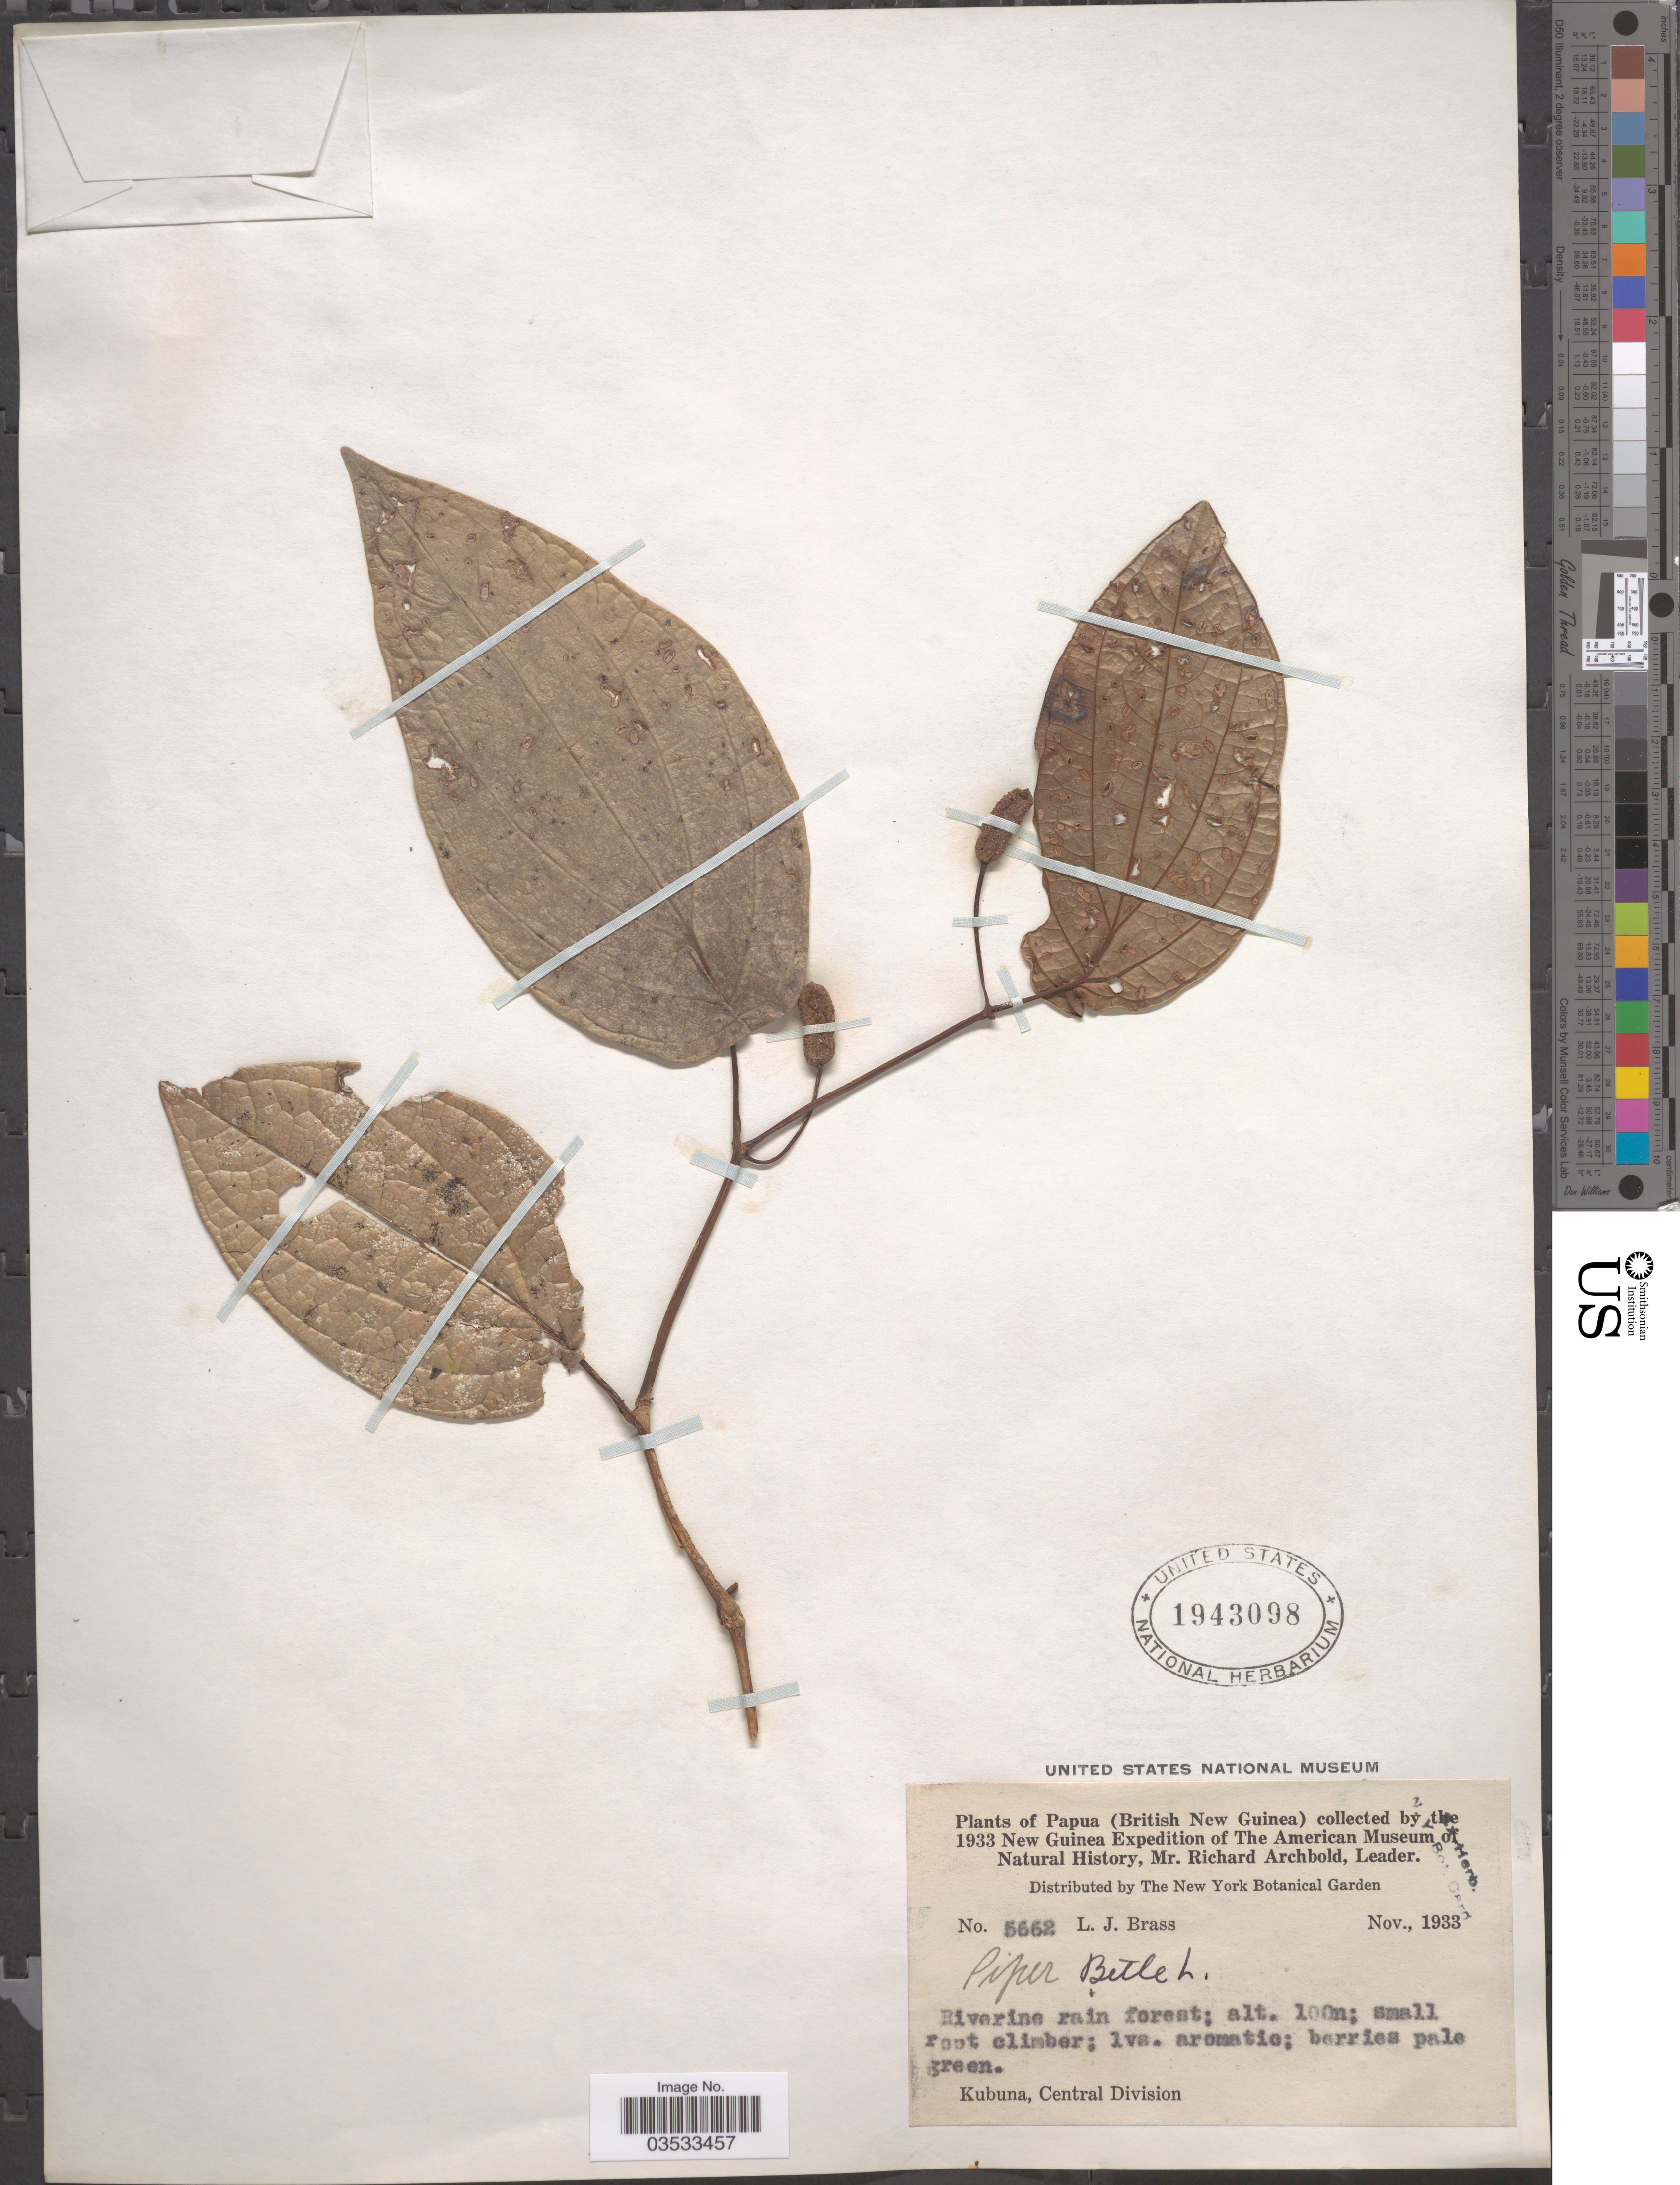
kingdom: Plantae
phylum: Tracheophyta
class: Magnoliopsida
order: Piperales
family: Piperaceae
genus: Piper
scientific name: Piper betle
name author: L.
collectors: L. J. Brass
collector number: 5662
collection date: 1933-11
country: Papua New Guinea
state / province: Central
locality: Papua (British New Guinea). Kubuna, Central Division.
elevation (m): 100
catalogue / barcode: US 1943098